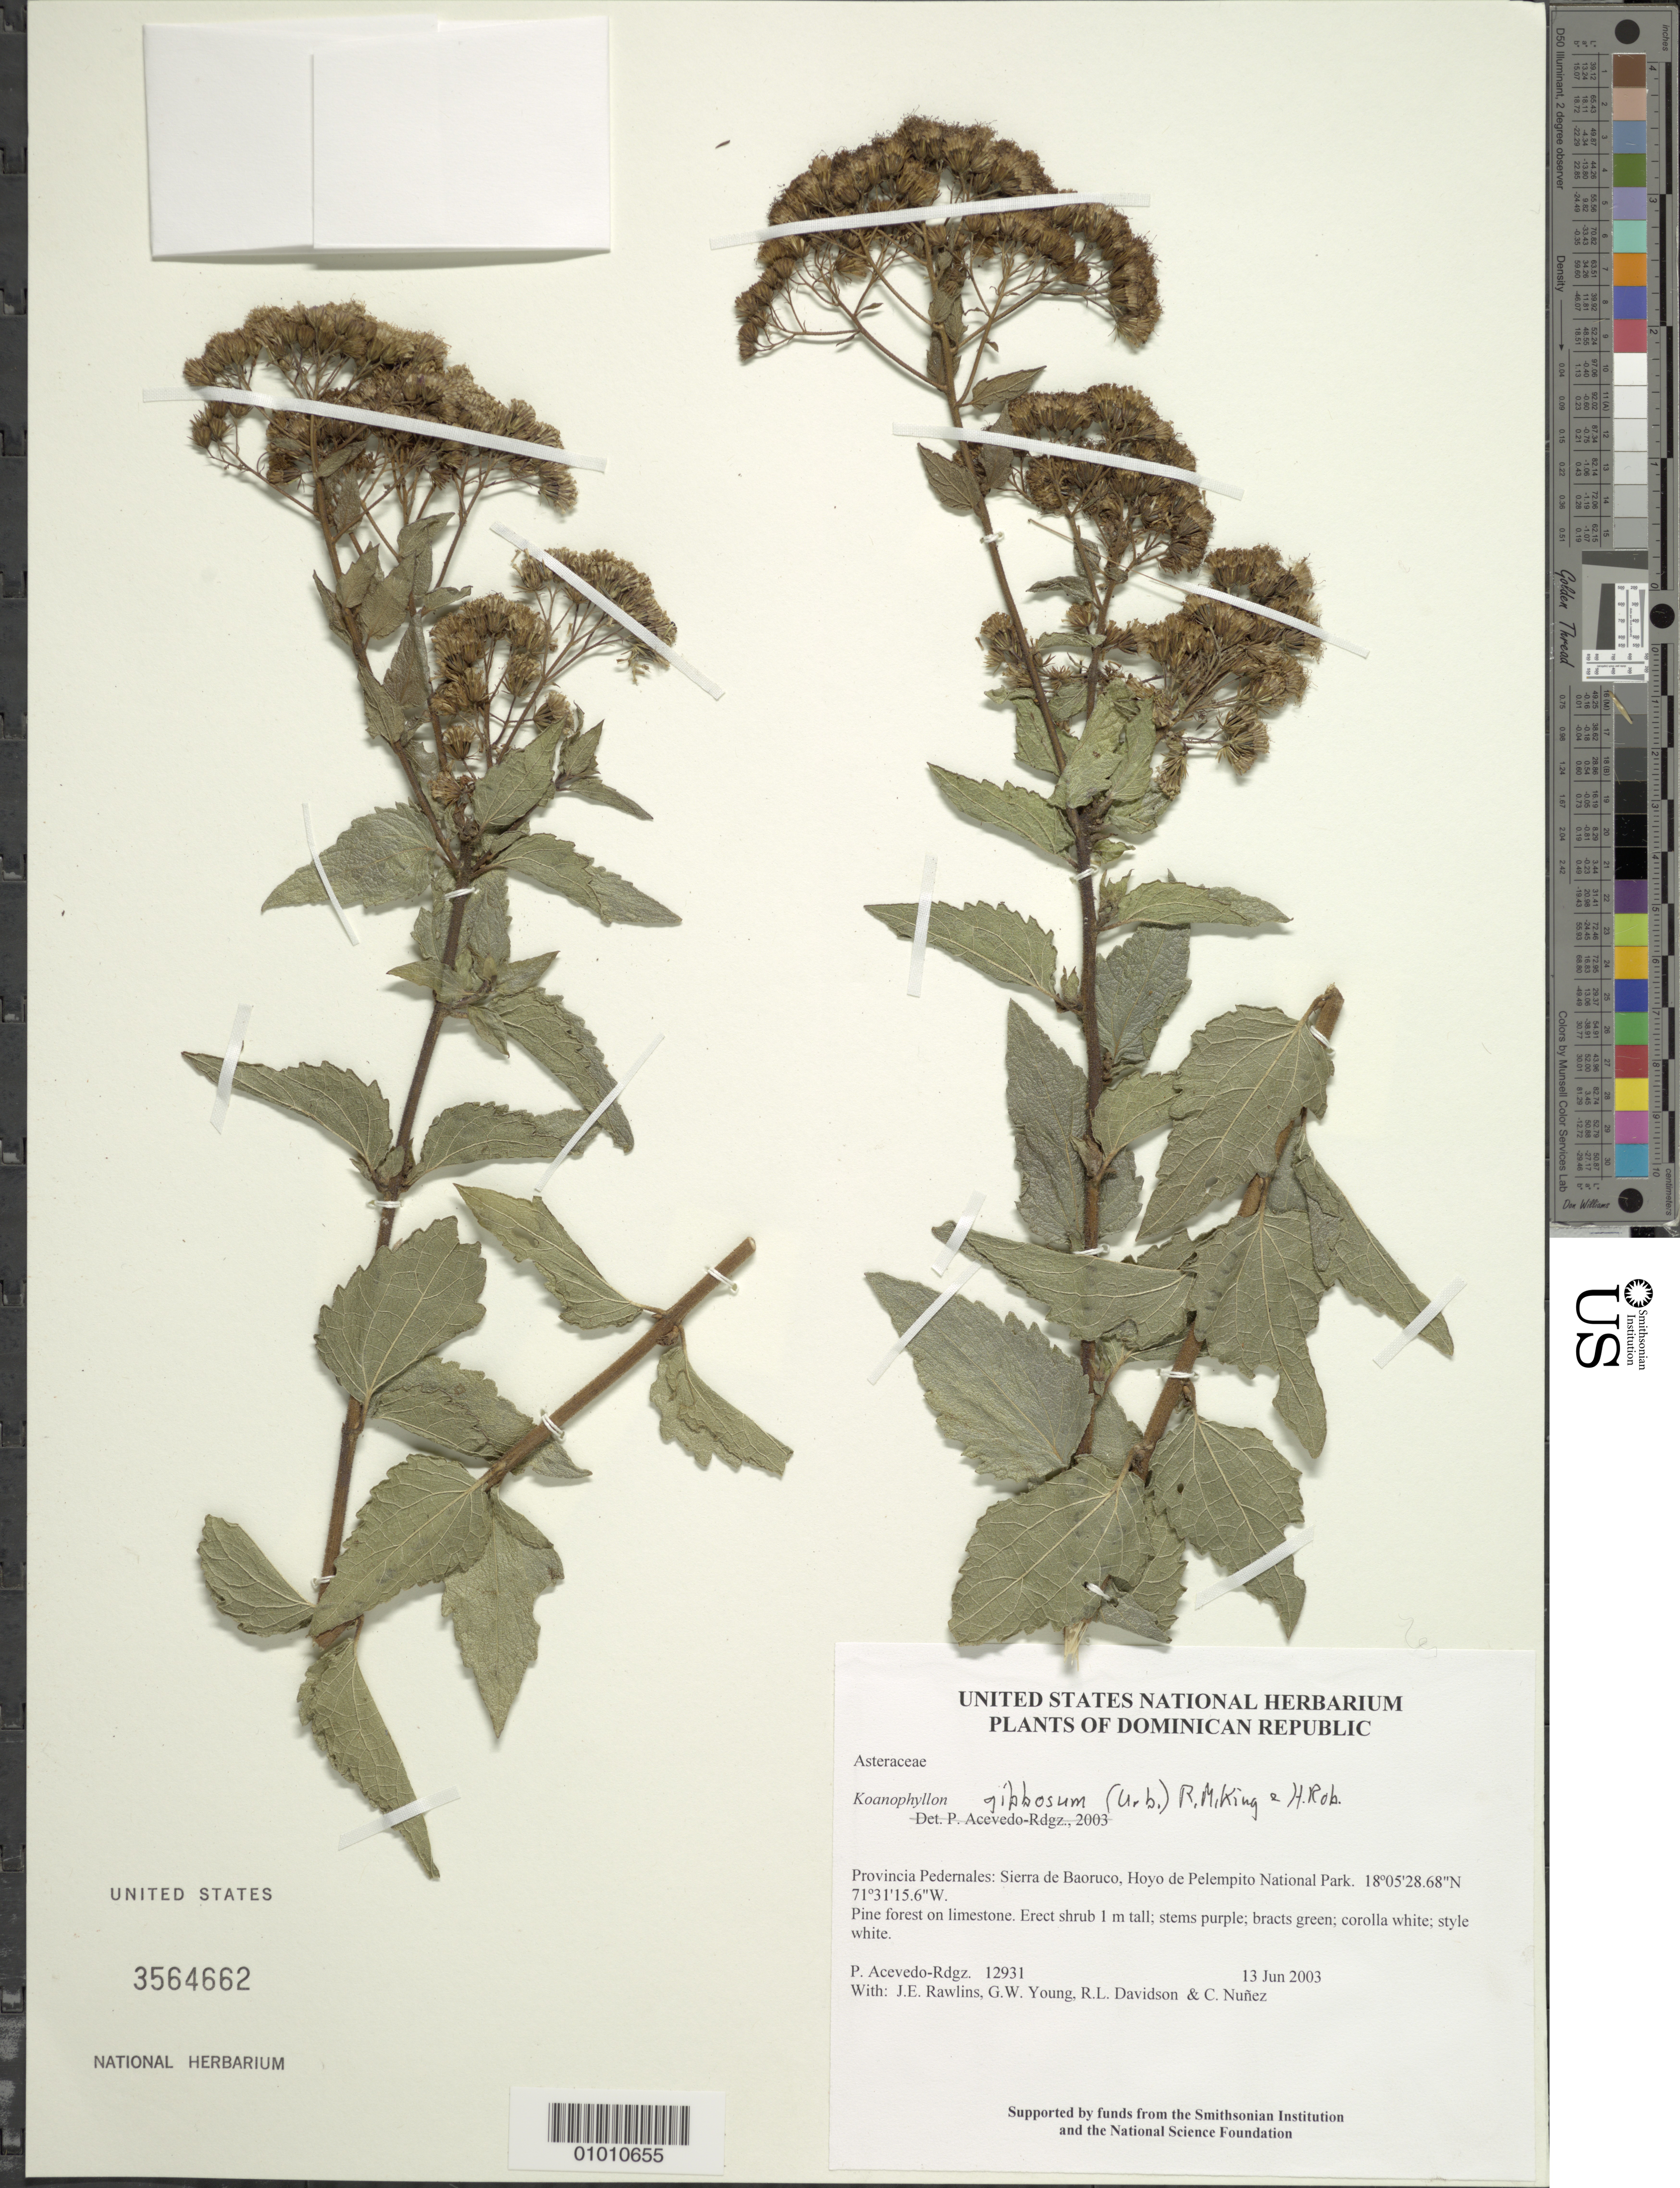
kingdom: Plantae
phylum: Tracheophyta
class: Magnoliopsida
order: Asterales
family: Asteraceae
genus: Koanophyllon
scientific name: Koanophyllon gibbosum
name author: (Urb.) R.M. King & H. Rob.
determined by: Robinson, Harold E., (US)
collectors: P. Acevedo-Rodr., J. Rawlins, G. Young, R. Davidson & C. Nunez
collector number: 12931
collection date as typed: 13 Jun 2003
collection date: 2003-06-13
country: Dominican Republic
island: Hispaniola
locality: Provincia Pedernales: Sierra de Baoruco, Hoyo de Pelempito National Park.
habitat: Pine forest on limestone.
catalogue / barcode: US 3564662